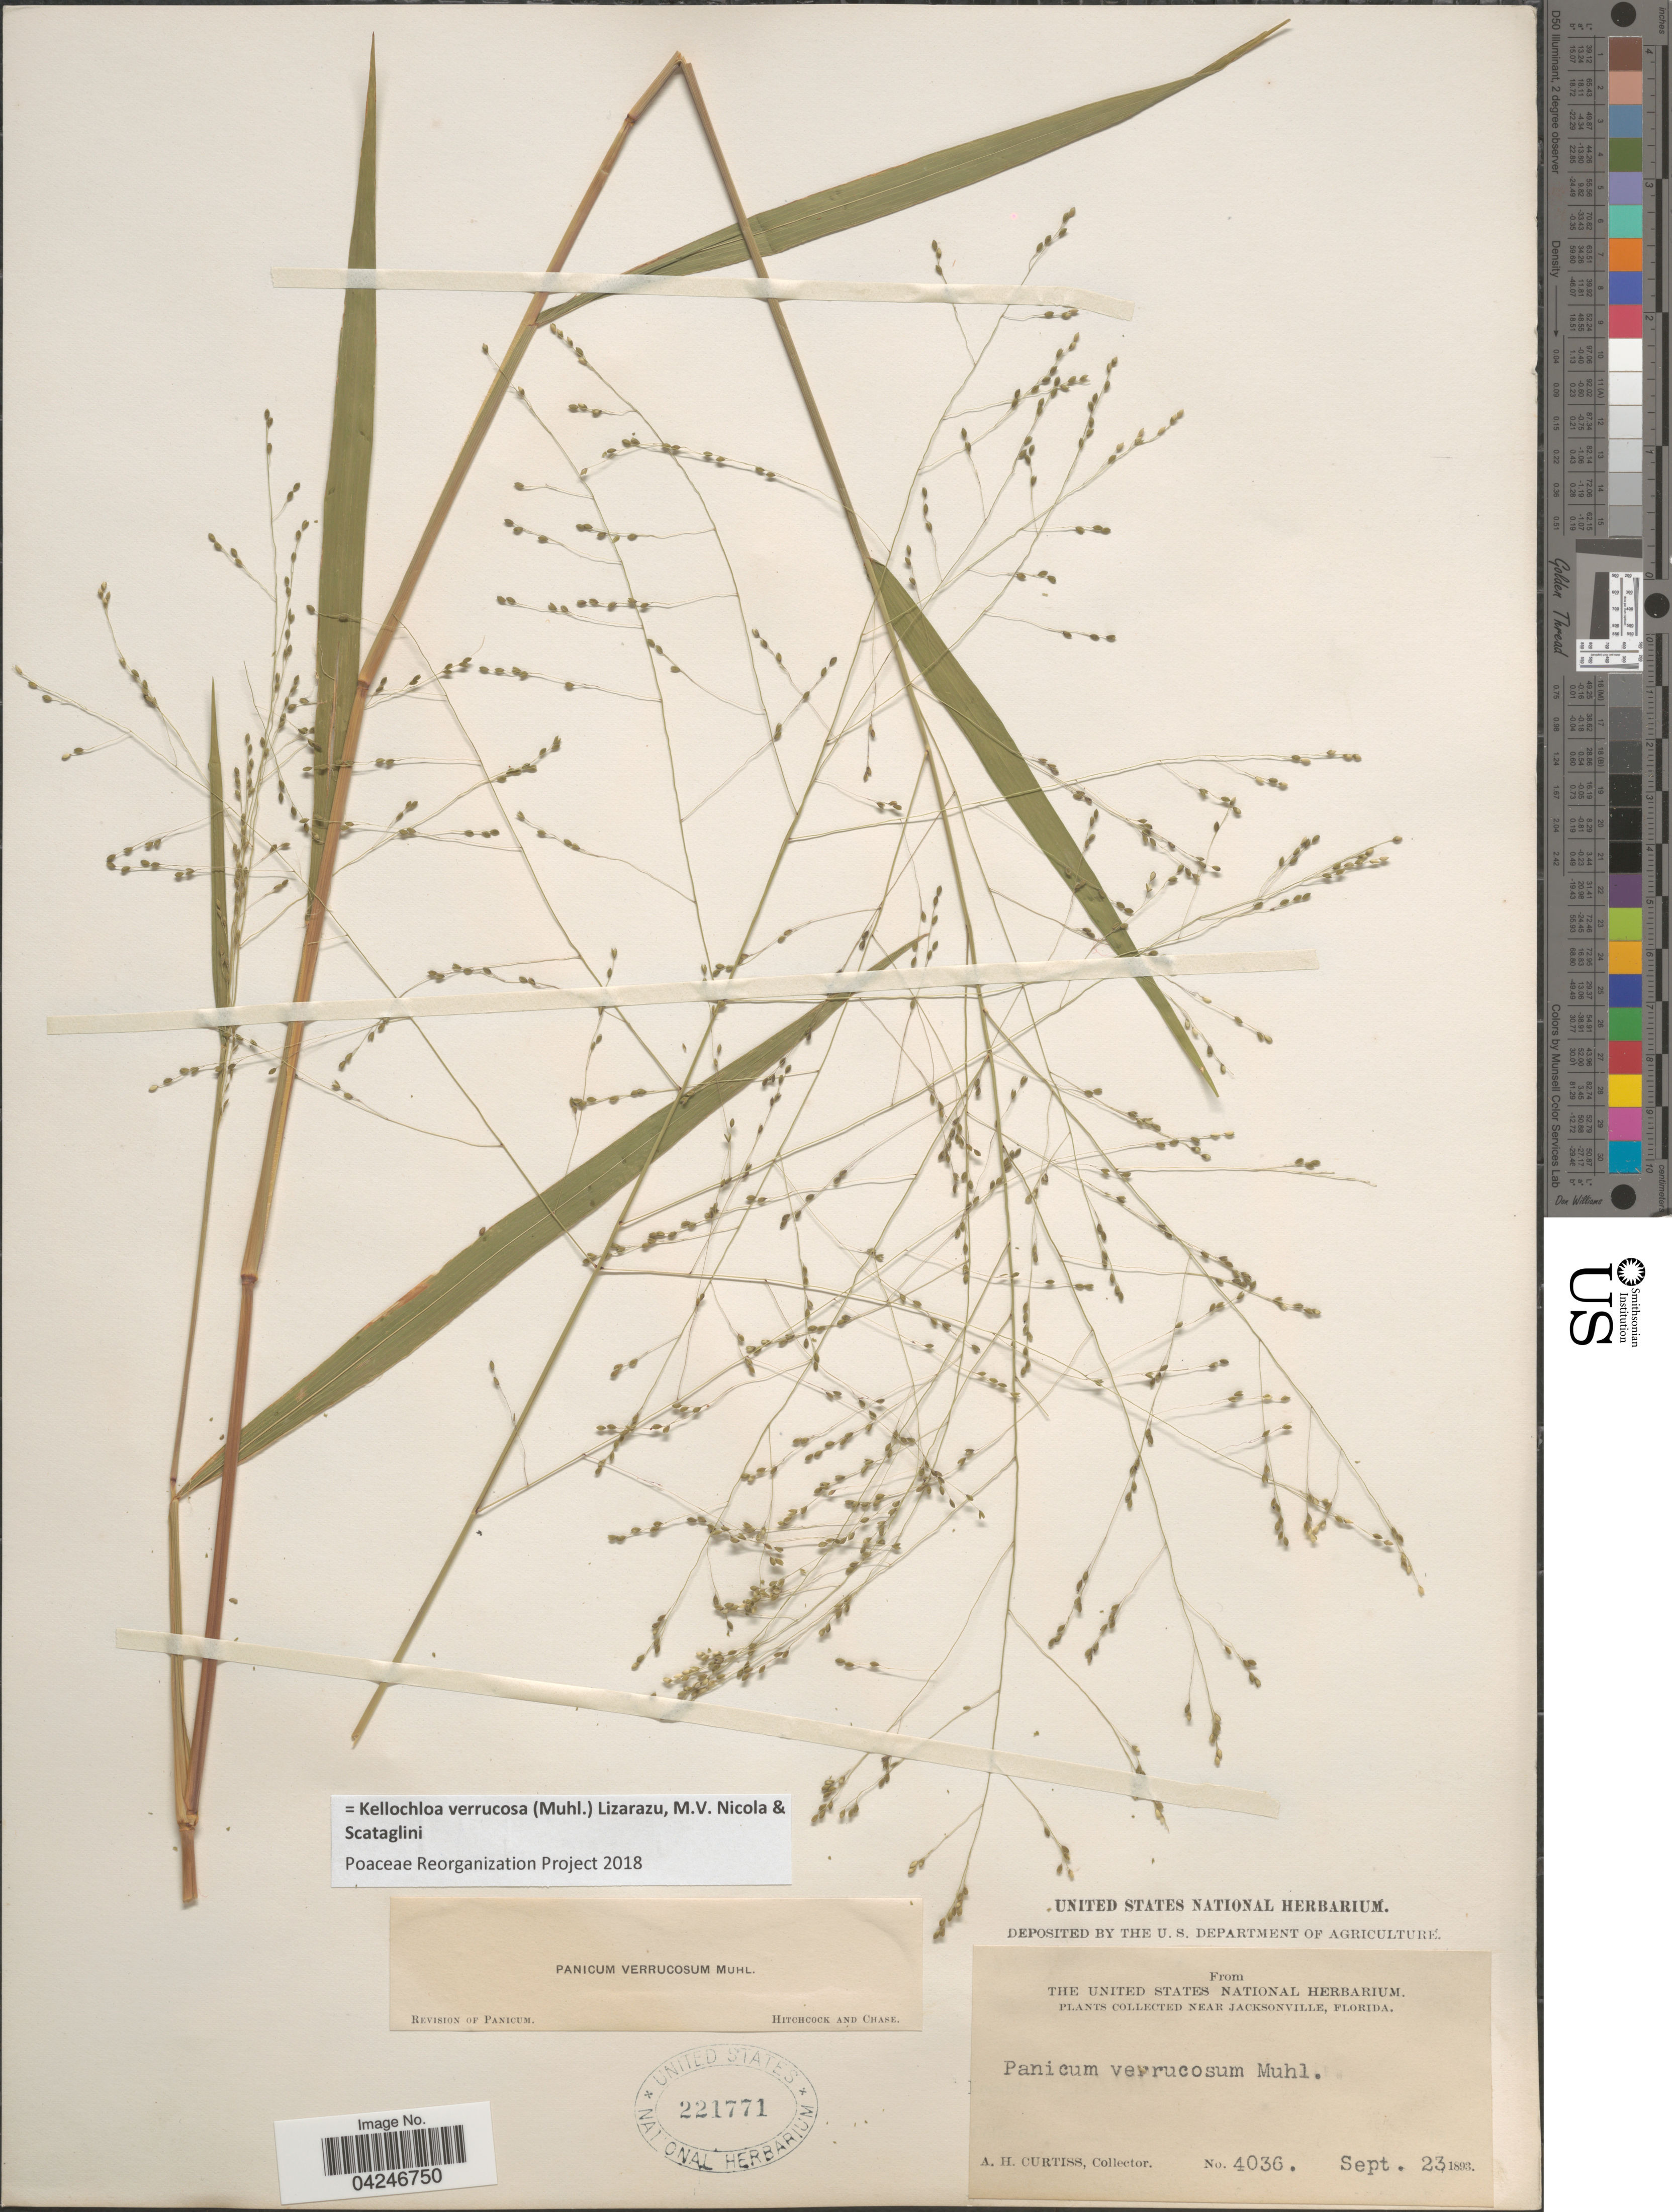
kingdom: Plantae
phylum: Tracheophyta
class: Liliopsida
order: Poales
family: Poaceae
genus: Kellochloa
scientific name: Kellochloa verrucosa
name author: (Muhl.) Lizarazu et al.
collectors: A. H. Curtiss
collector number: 4036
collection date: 1893-09-23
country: United States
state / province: Florida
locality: Near Jacksonville.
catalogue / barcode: US 221771